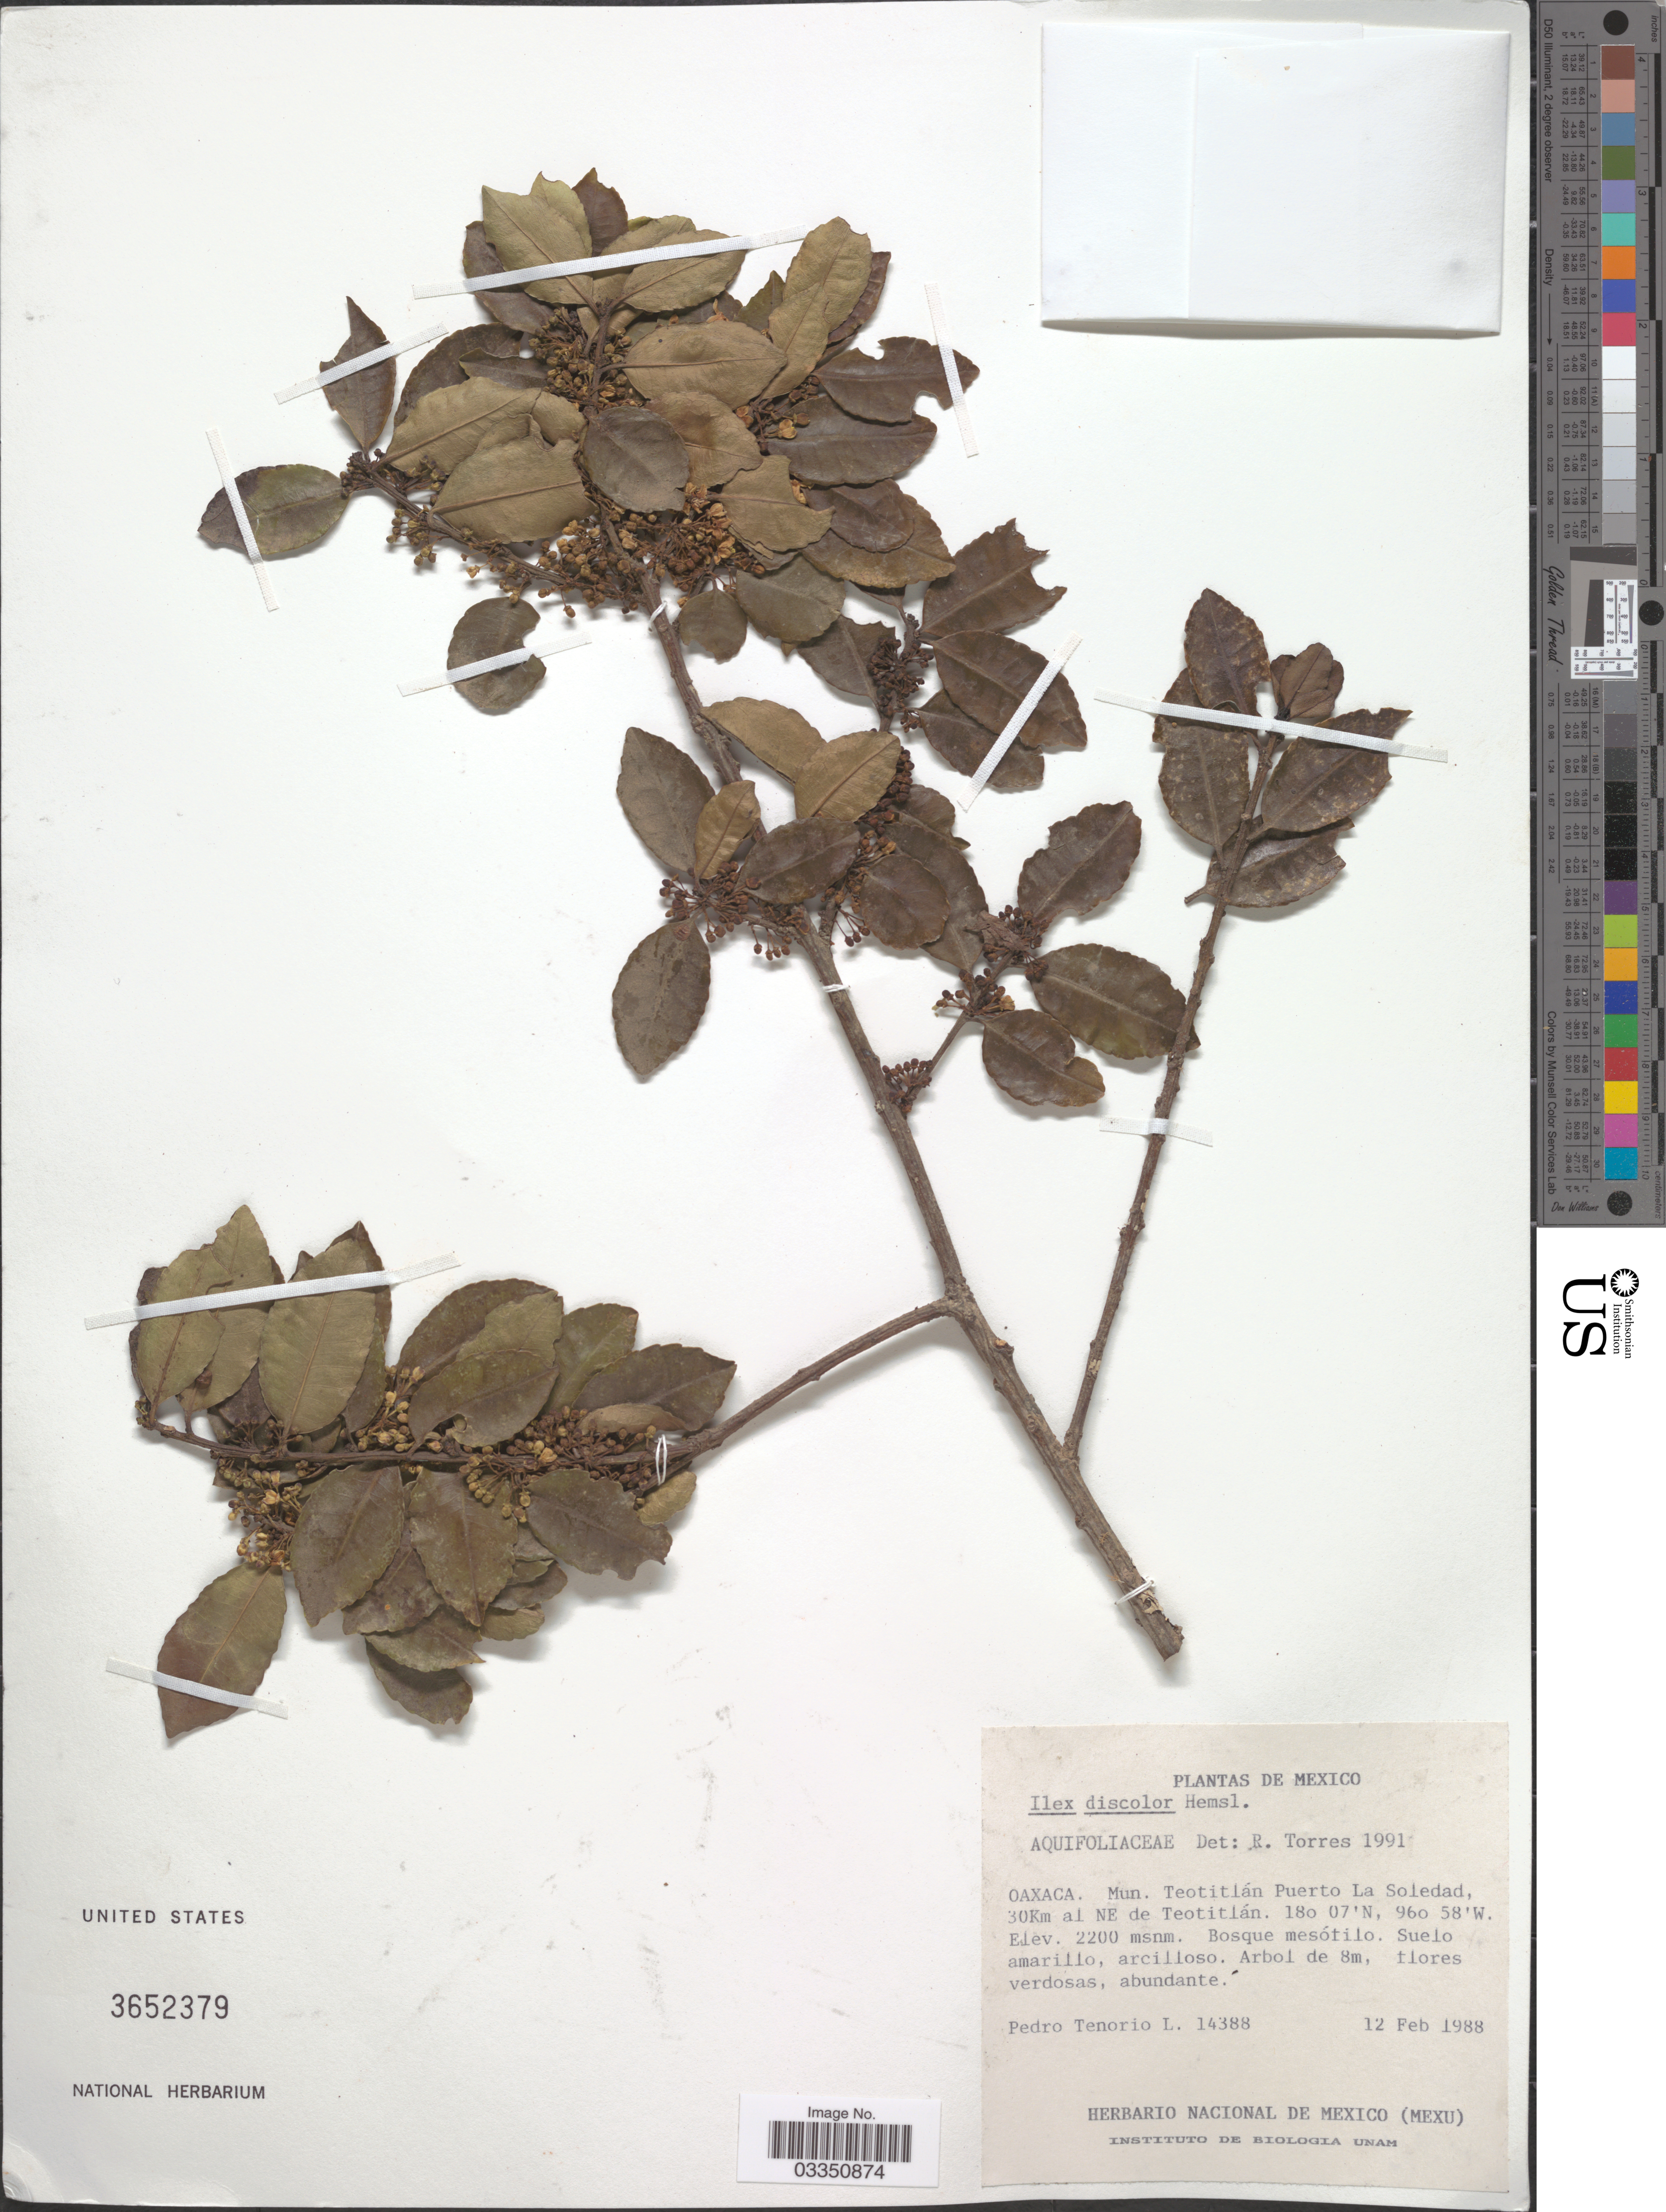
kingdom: Plantae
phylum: Tracheophyta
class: Magnoliopsida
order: Aquifoliales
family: Aquifoliaceae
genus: Ilex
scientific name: Ilex discolor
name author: Hemsl.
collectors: P. Tenorio L.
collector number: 14388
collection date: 1988-02-12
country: Mexico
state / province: Oaxaca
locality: Mun. Teotitlán Puerto La Soledad, 30Km al NE de Teotitlán.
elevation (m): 2200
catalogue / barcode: US 3652379